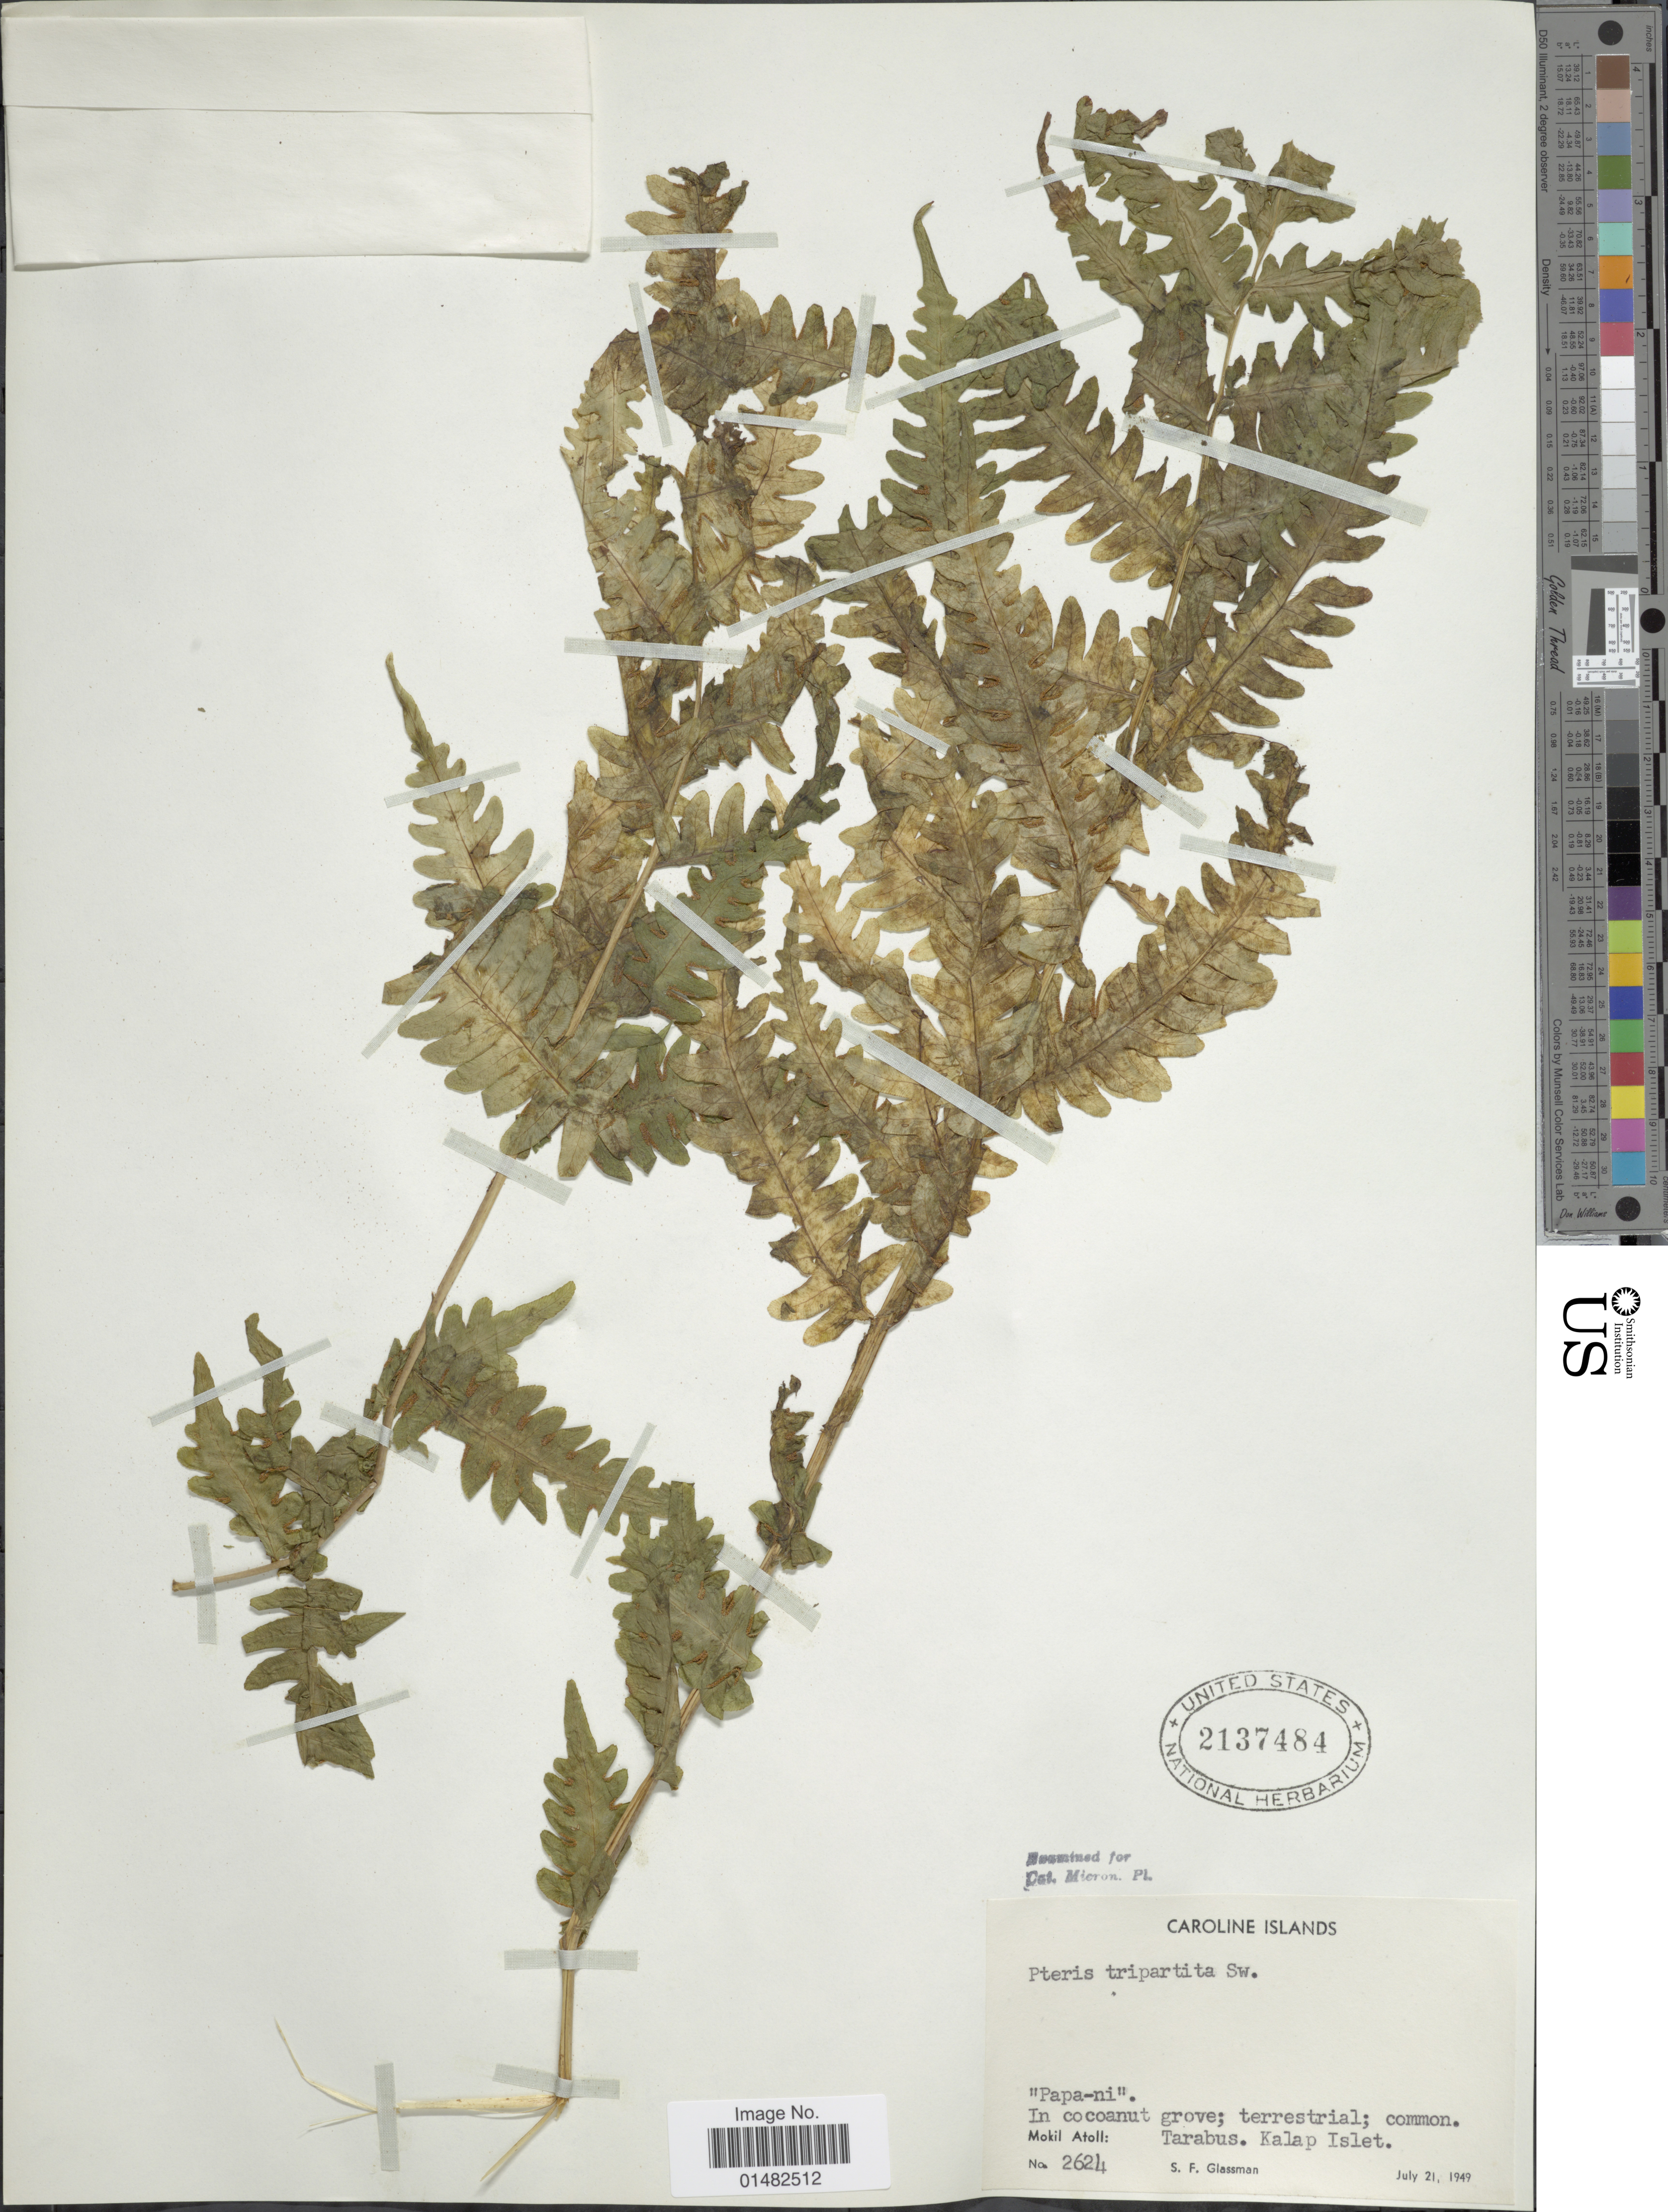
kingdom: Plantae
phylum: Tracheophyta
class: Polypodiopsida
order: Polypodiales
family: Pteridaceae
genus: Pteris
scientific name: Pteris tripartita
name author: Sw.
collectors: S. F. Glassman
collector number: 2624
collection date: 1949-07-21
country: Micronesia, Federated States of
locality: Papa-ni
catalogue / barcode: US 2137484